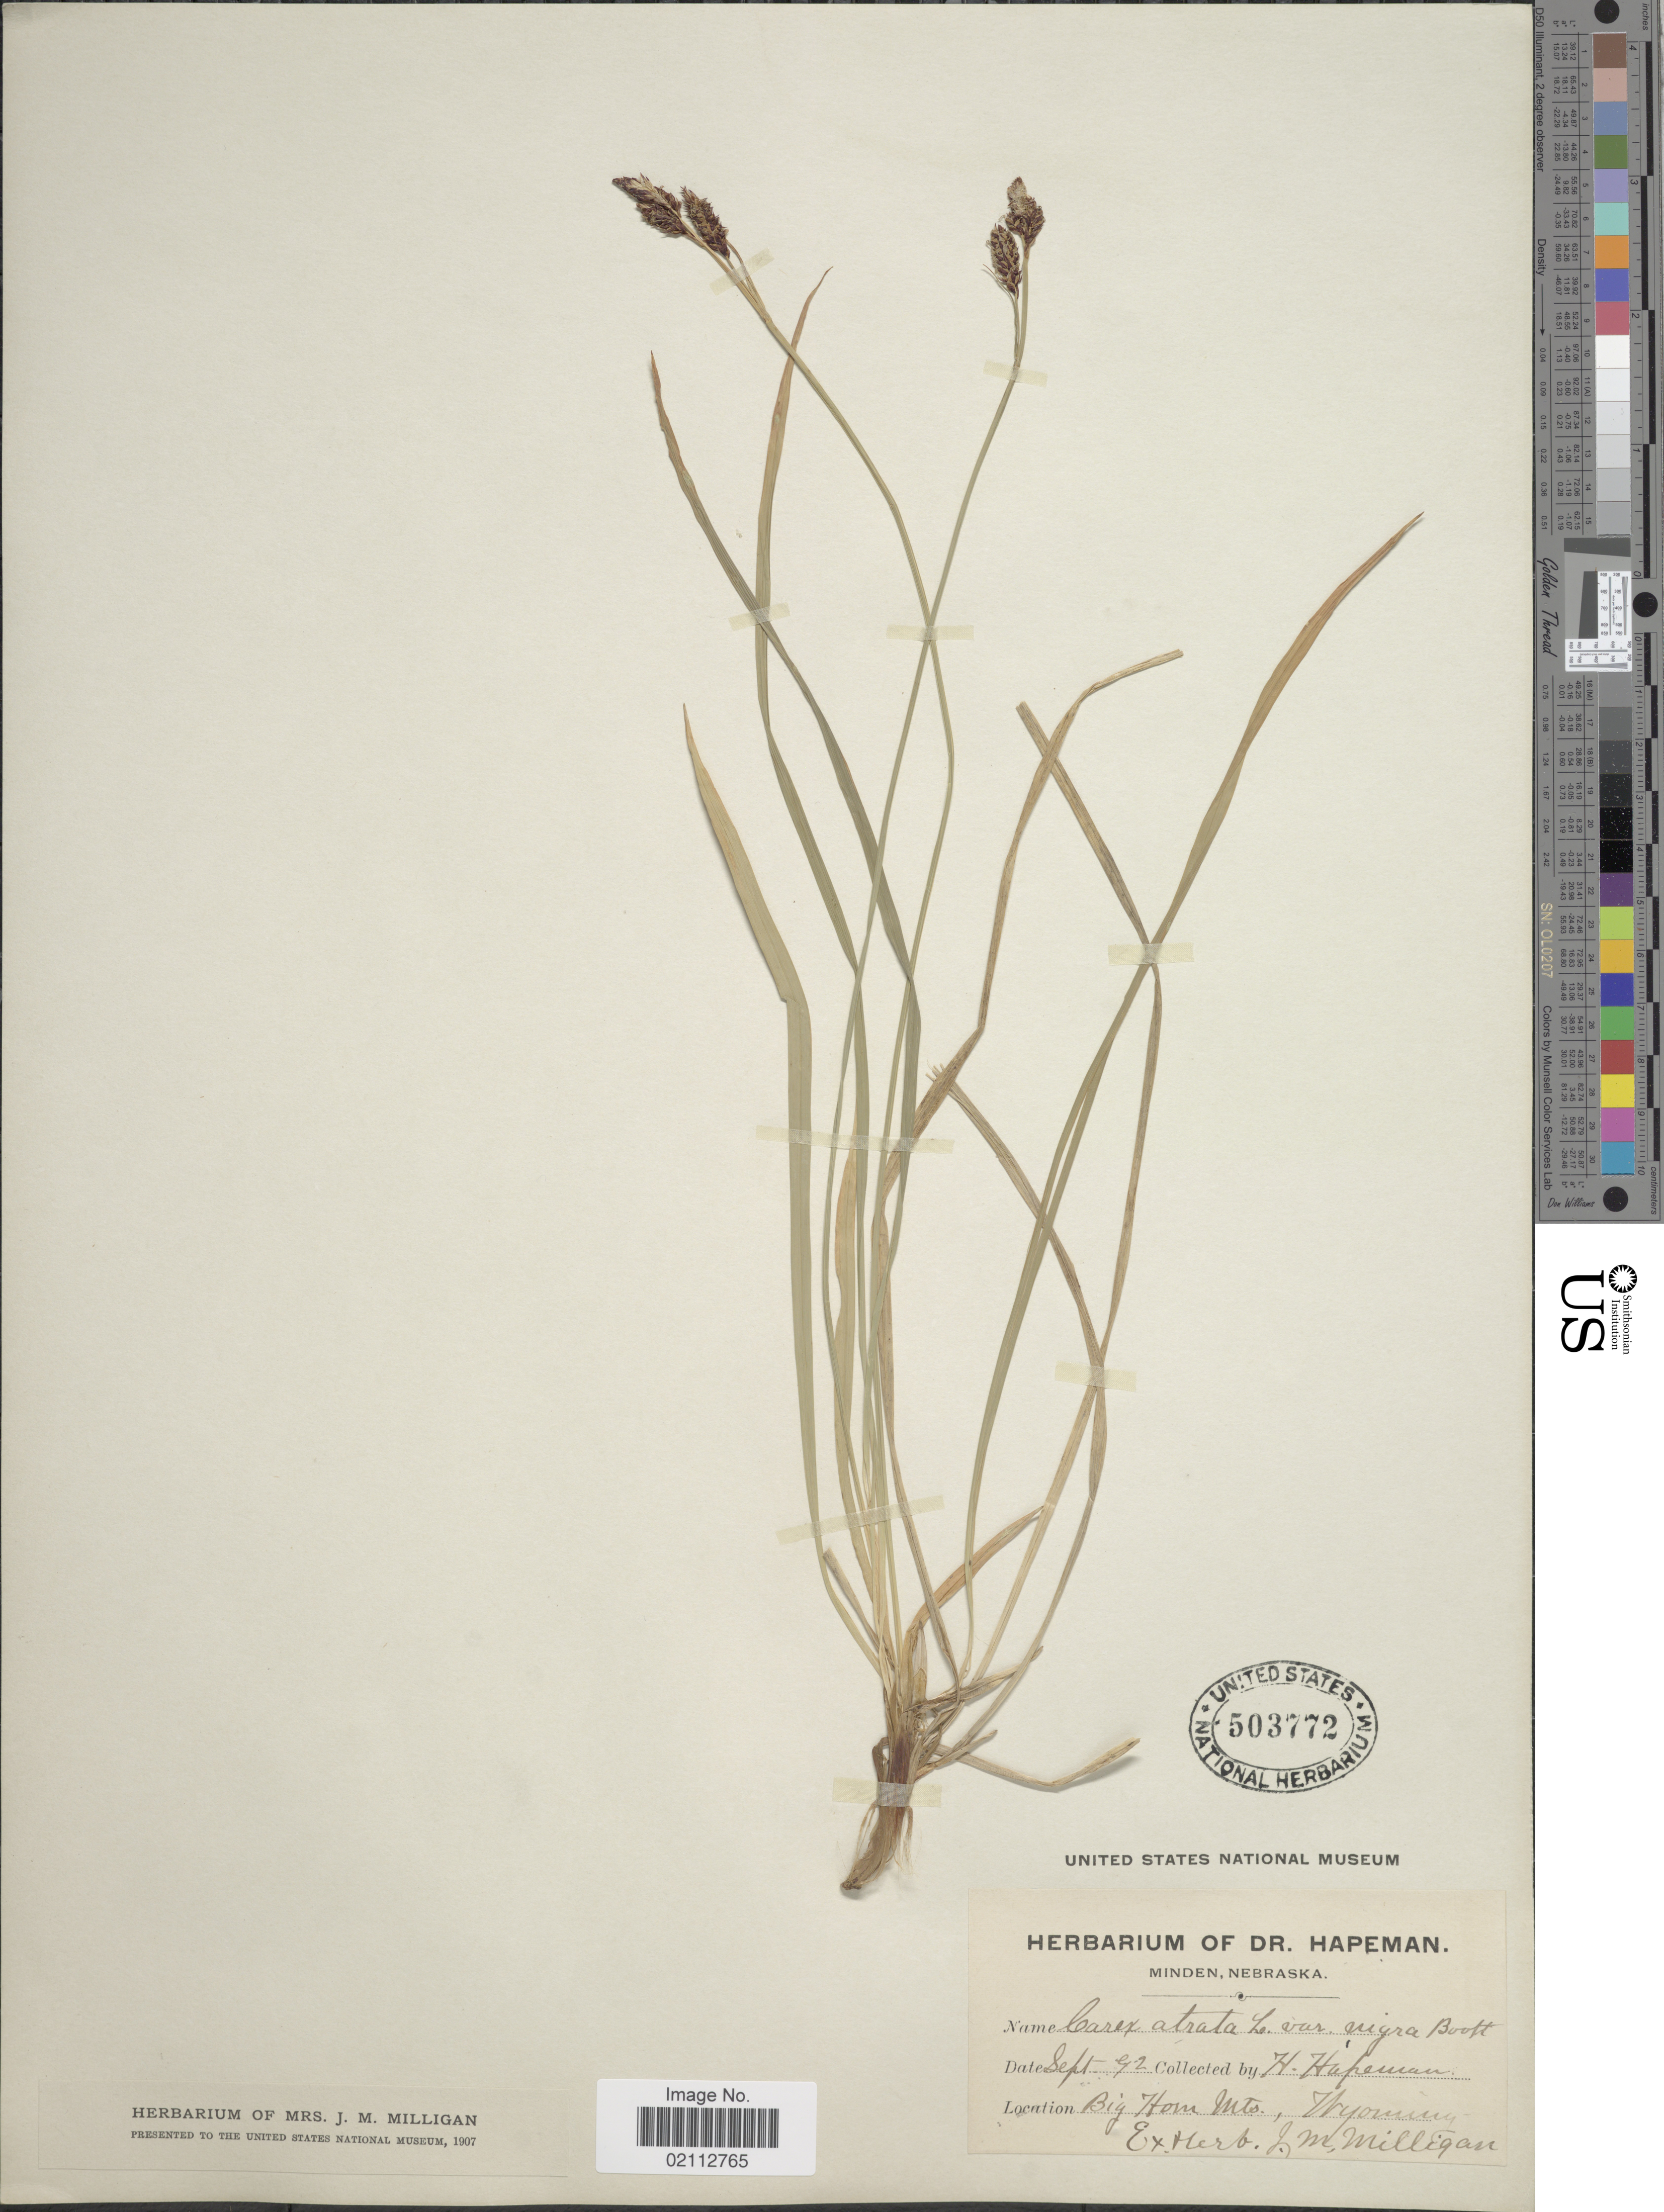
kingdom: Plantae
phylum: Tracheophyta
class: Liliopsida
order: Poales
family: Cyperaceae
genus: Carex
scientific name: Carex helleri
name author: Mack.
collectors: H. Hapeman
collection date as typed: Transcribed d/m/y: /9/92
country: United States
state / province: Wyoming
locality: Big Horn Mts.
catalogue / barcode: US 503772